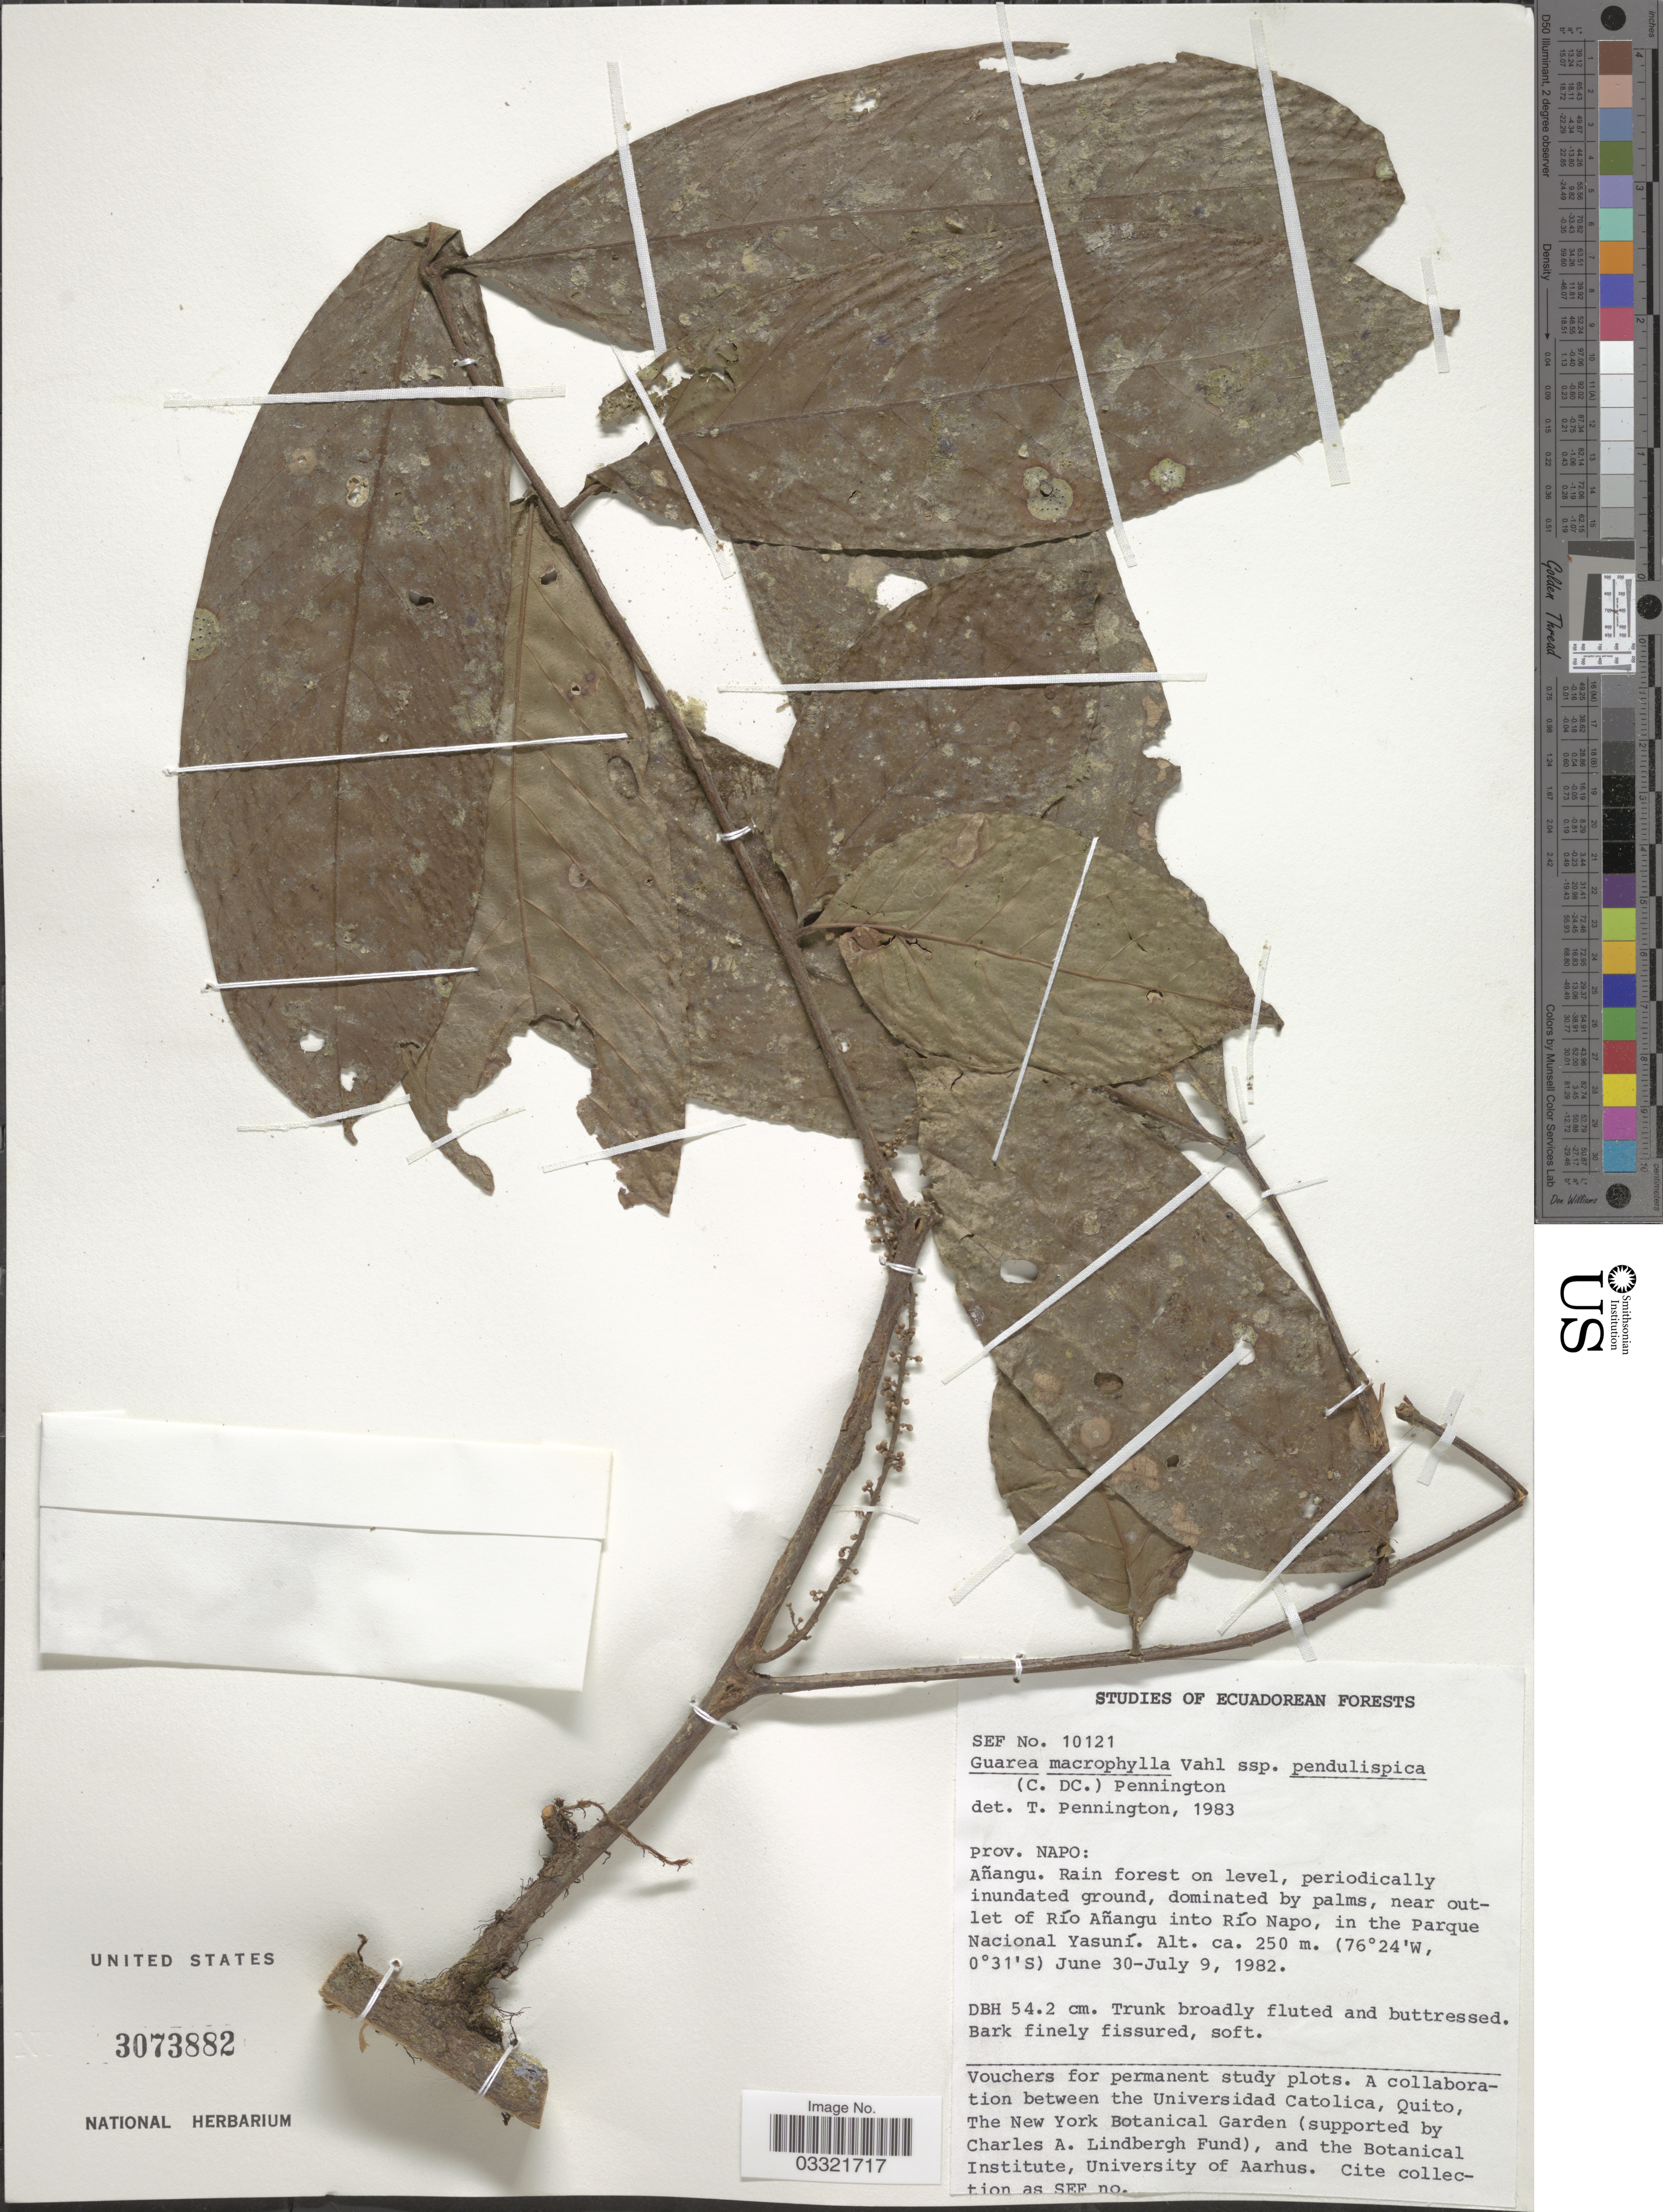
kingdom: Plantae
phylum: Tracheophyta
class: Magnoliopsida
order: Sapindales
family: Meliaceae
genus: Guarea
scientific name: Guarea macrophylla subsp. pendulispica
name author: (C. DC.) T.D. Penn.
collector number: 10121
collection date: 1982-06-30/1982-07-09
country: Ecuador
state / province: Napo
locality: Añangu. Near outlet of Río Añangu into Río Napo, in the Parque Nacional Yasuní.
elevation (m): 250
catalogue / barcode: US 3073882